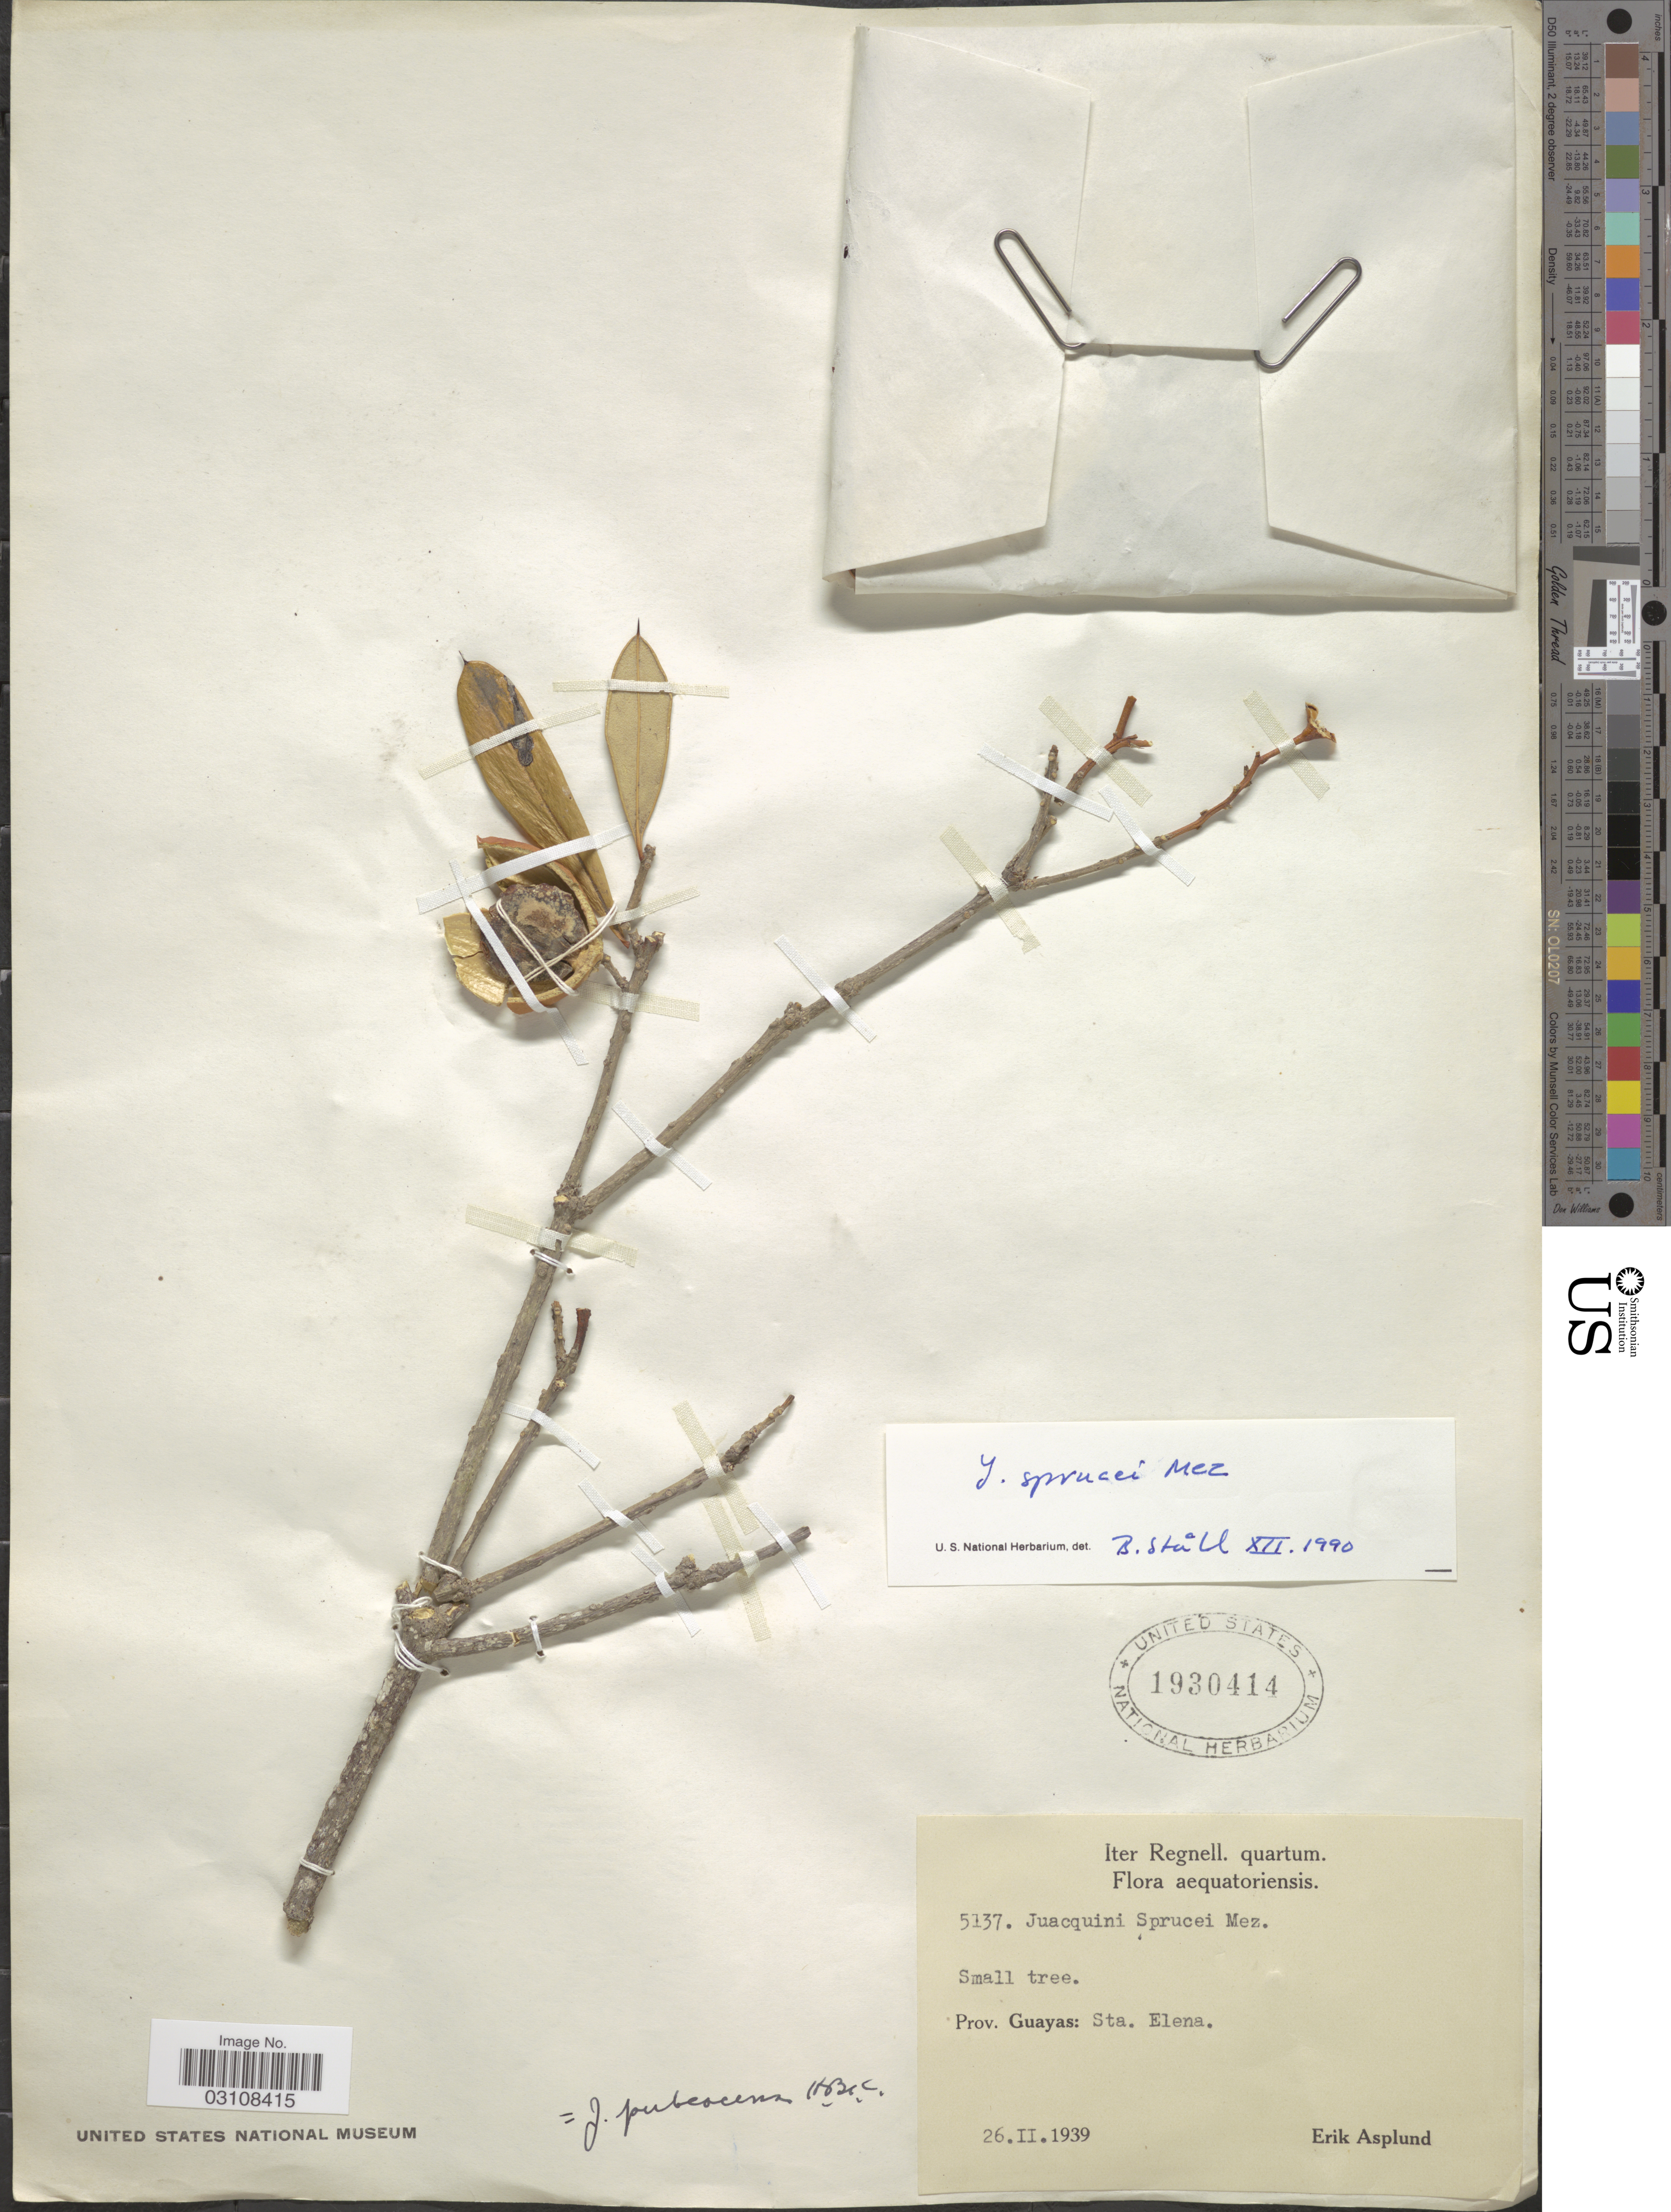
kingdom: Plantae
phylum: Tracheophyta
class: Magnoliopsida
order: Ericales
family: Primulaceae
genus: Bonellia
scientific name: Bonellia sprucei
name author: (Mez) B. Ståhl & Källersjö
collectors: E. Asplund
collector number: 5137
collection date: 1939-02-26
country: Ecuador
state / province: Guayas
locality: Sta. Elena.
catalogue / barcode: US 1930414